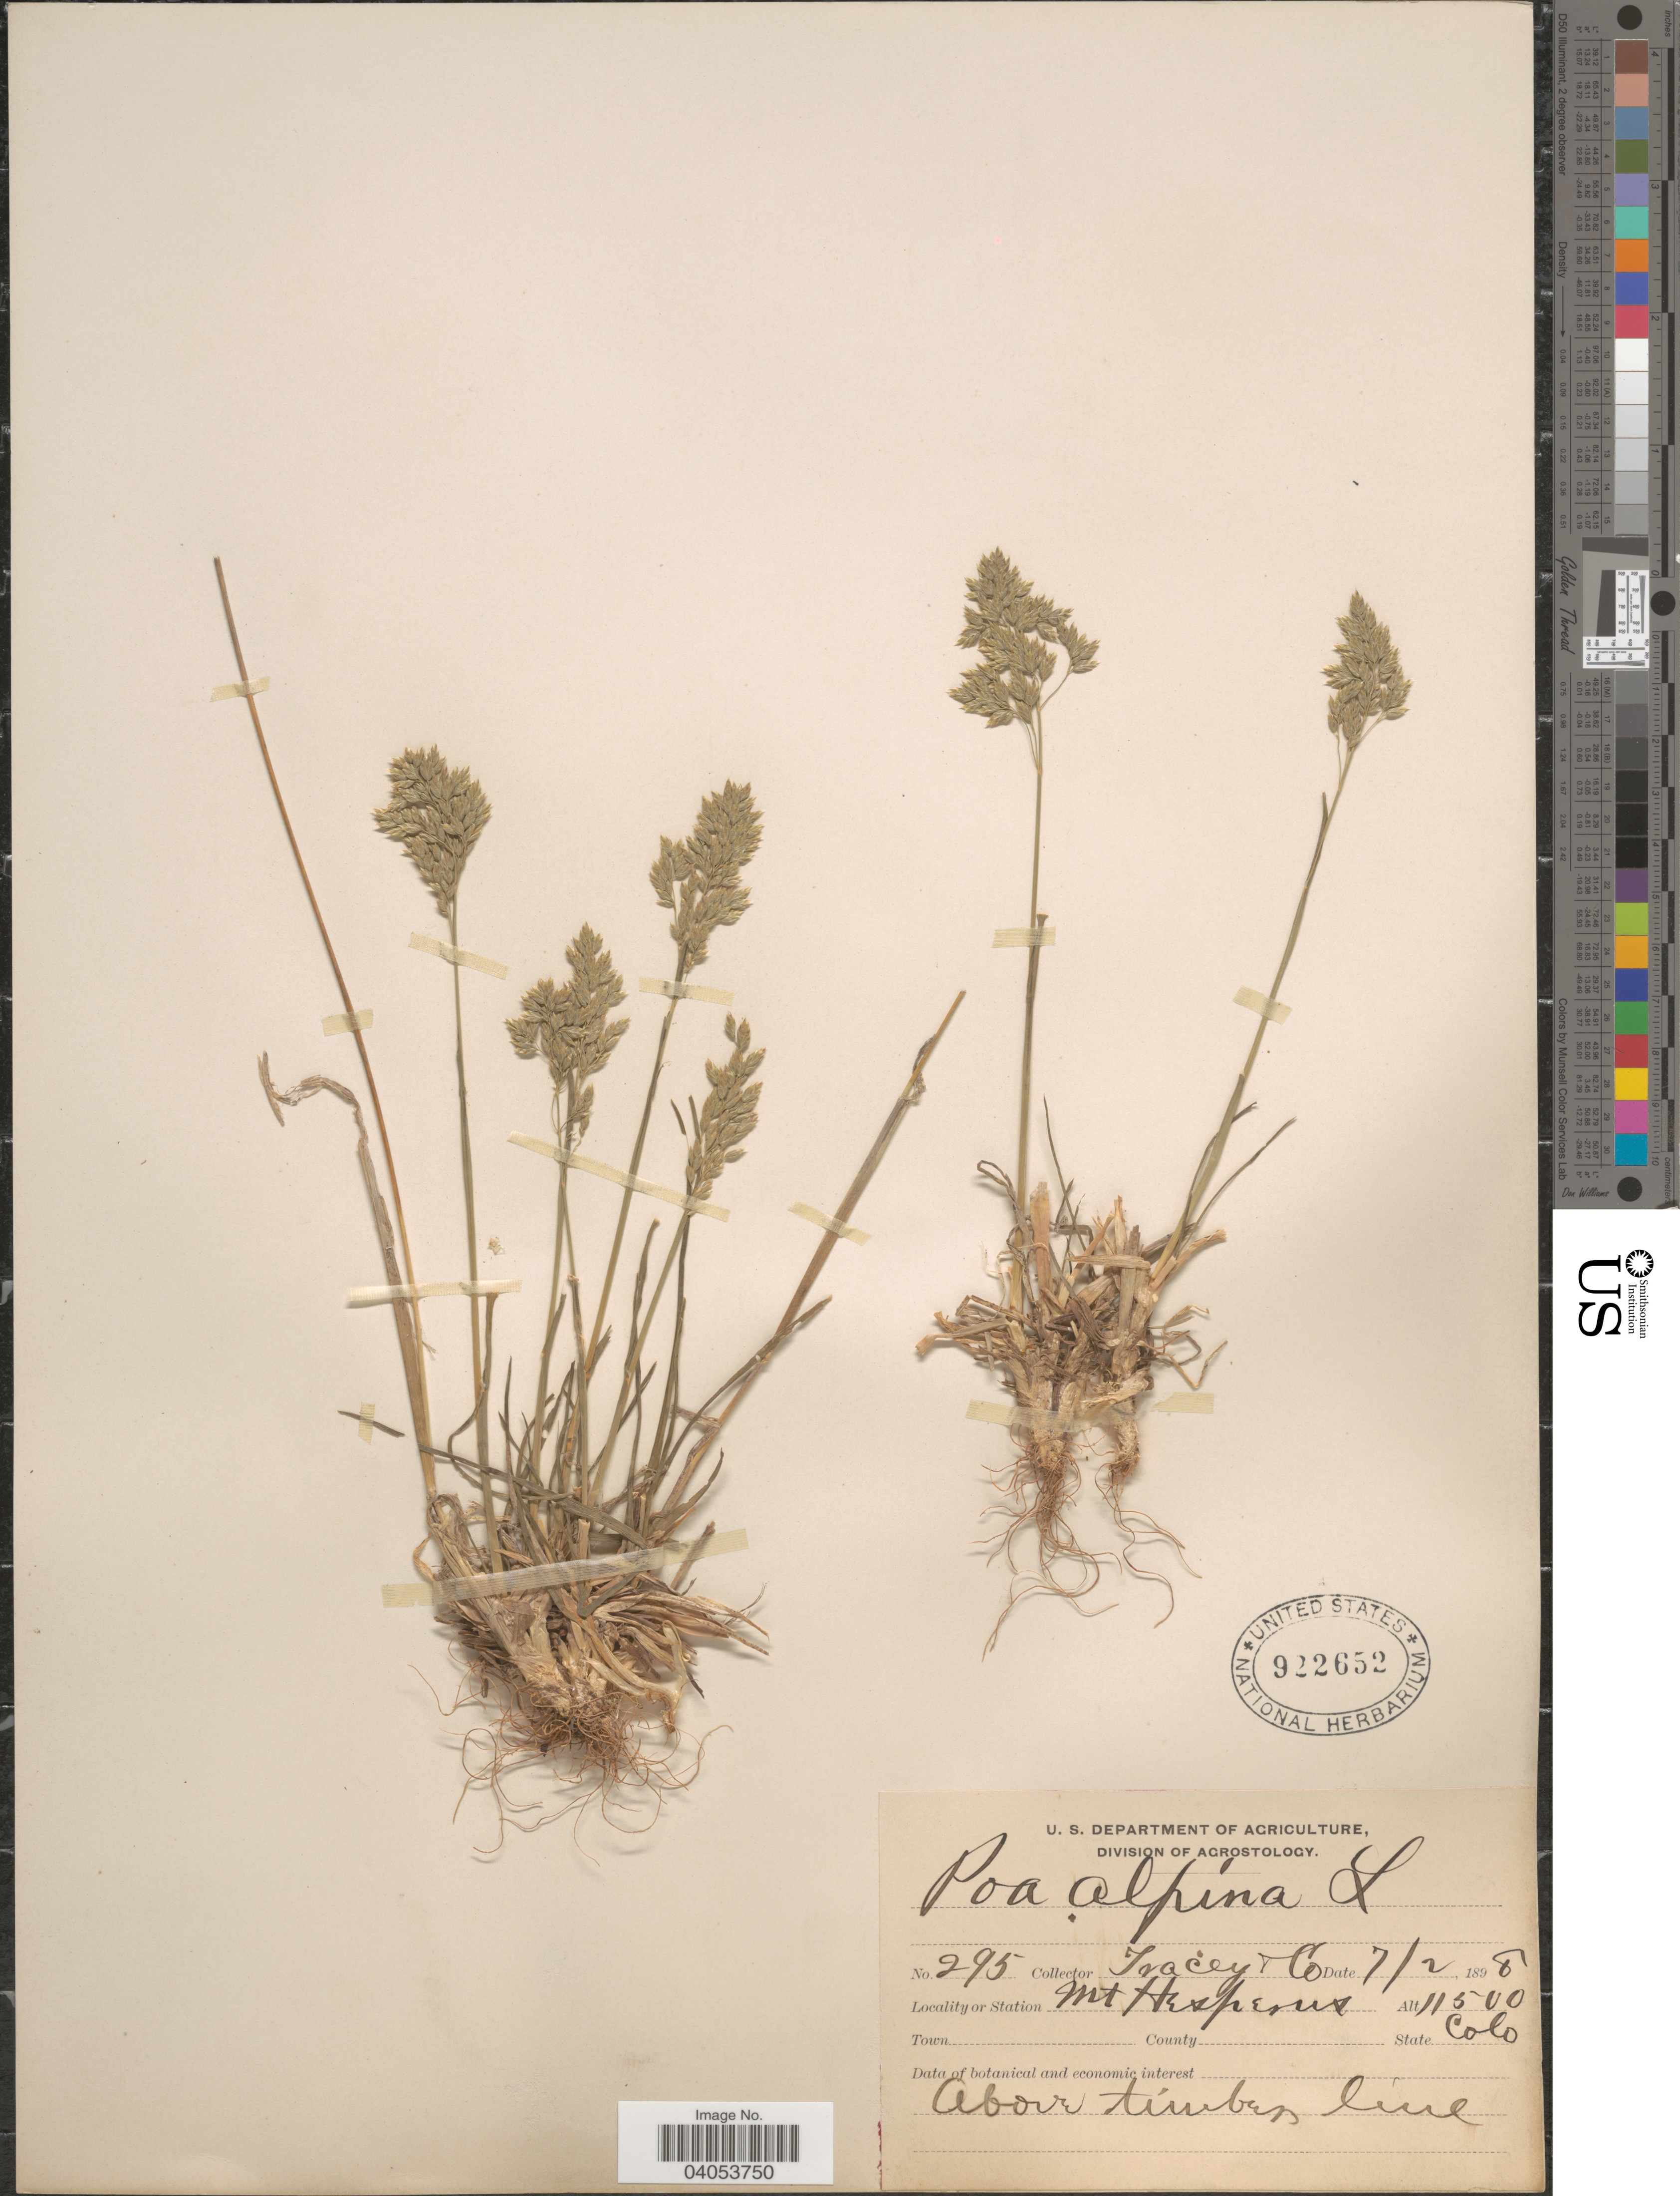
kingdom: Plantae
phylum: Tracheophyta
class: Liliopsida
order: Poales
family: Poaceae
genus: Poa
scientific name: Poa alpina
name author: L.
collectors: Tracey & et al.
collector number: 295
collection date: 1898-07-02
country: United States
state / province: Colorado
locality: Mt Hesperus.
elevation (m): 3505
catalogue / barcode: US 922652